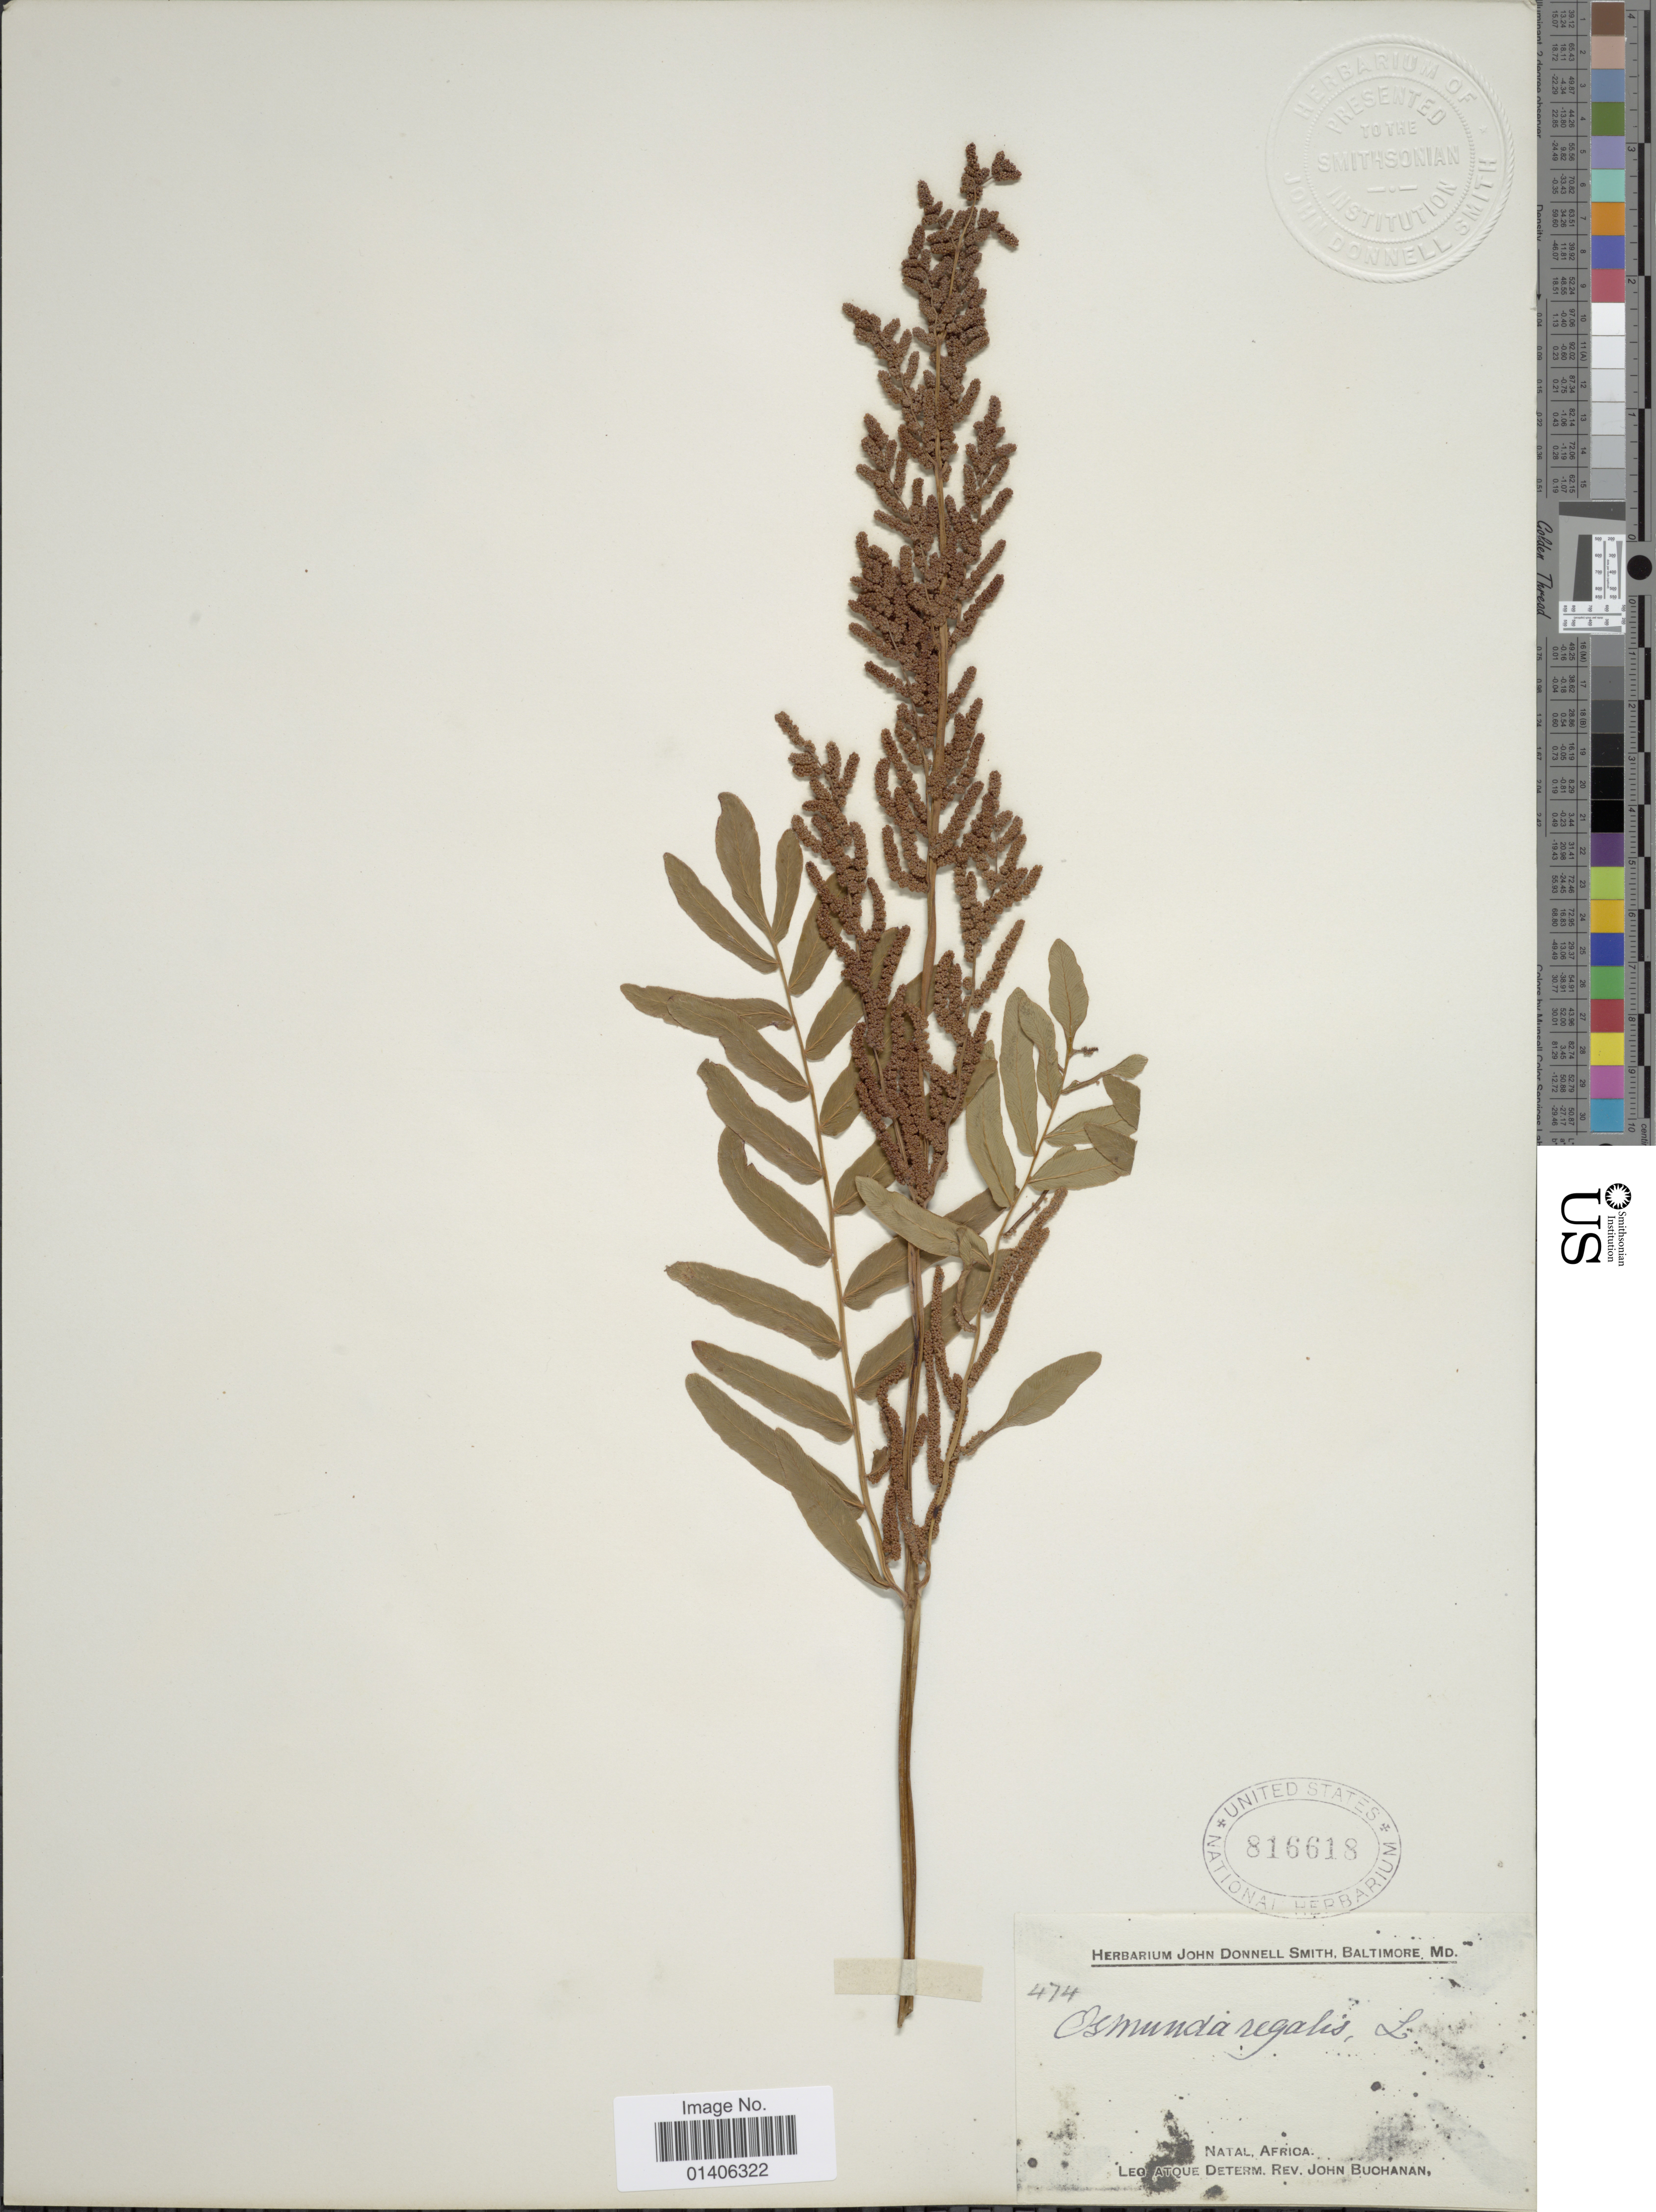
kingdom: Plantae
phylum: Tracheophyta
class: Polypodiopsida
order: Osmundales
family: Osmundaceae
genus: Osmunda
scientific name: Osmunda regalis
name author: L.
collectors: Atque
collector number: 474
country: South Africa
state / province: KwaZulu-Natal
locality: Natal, Africa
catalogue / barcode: US 816618